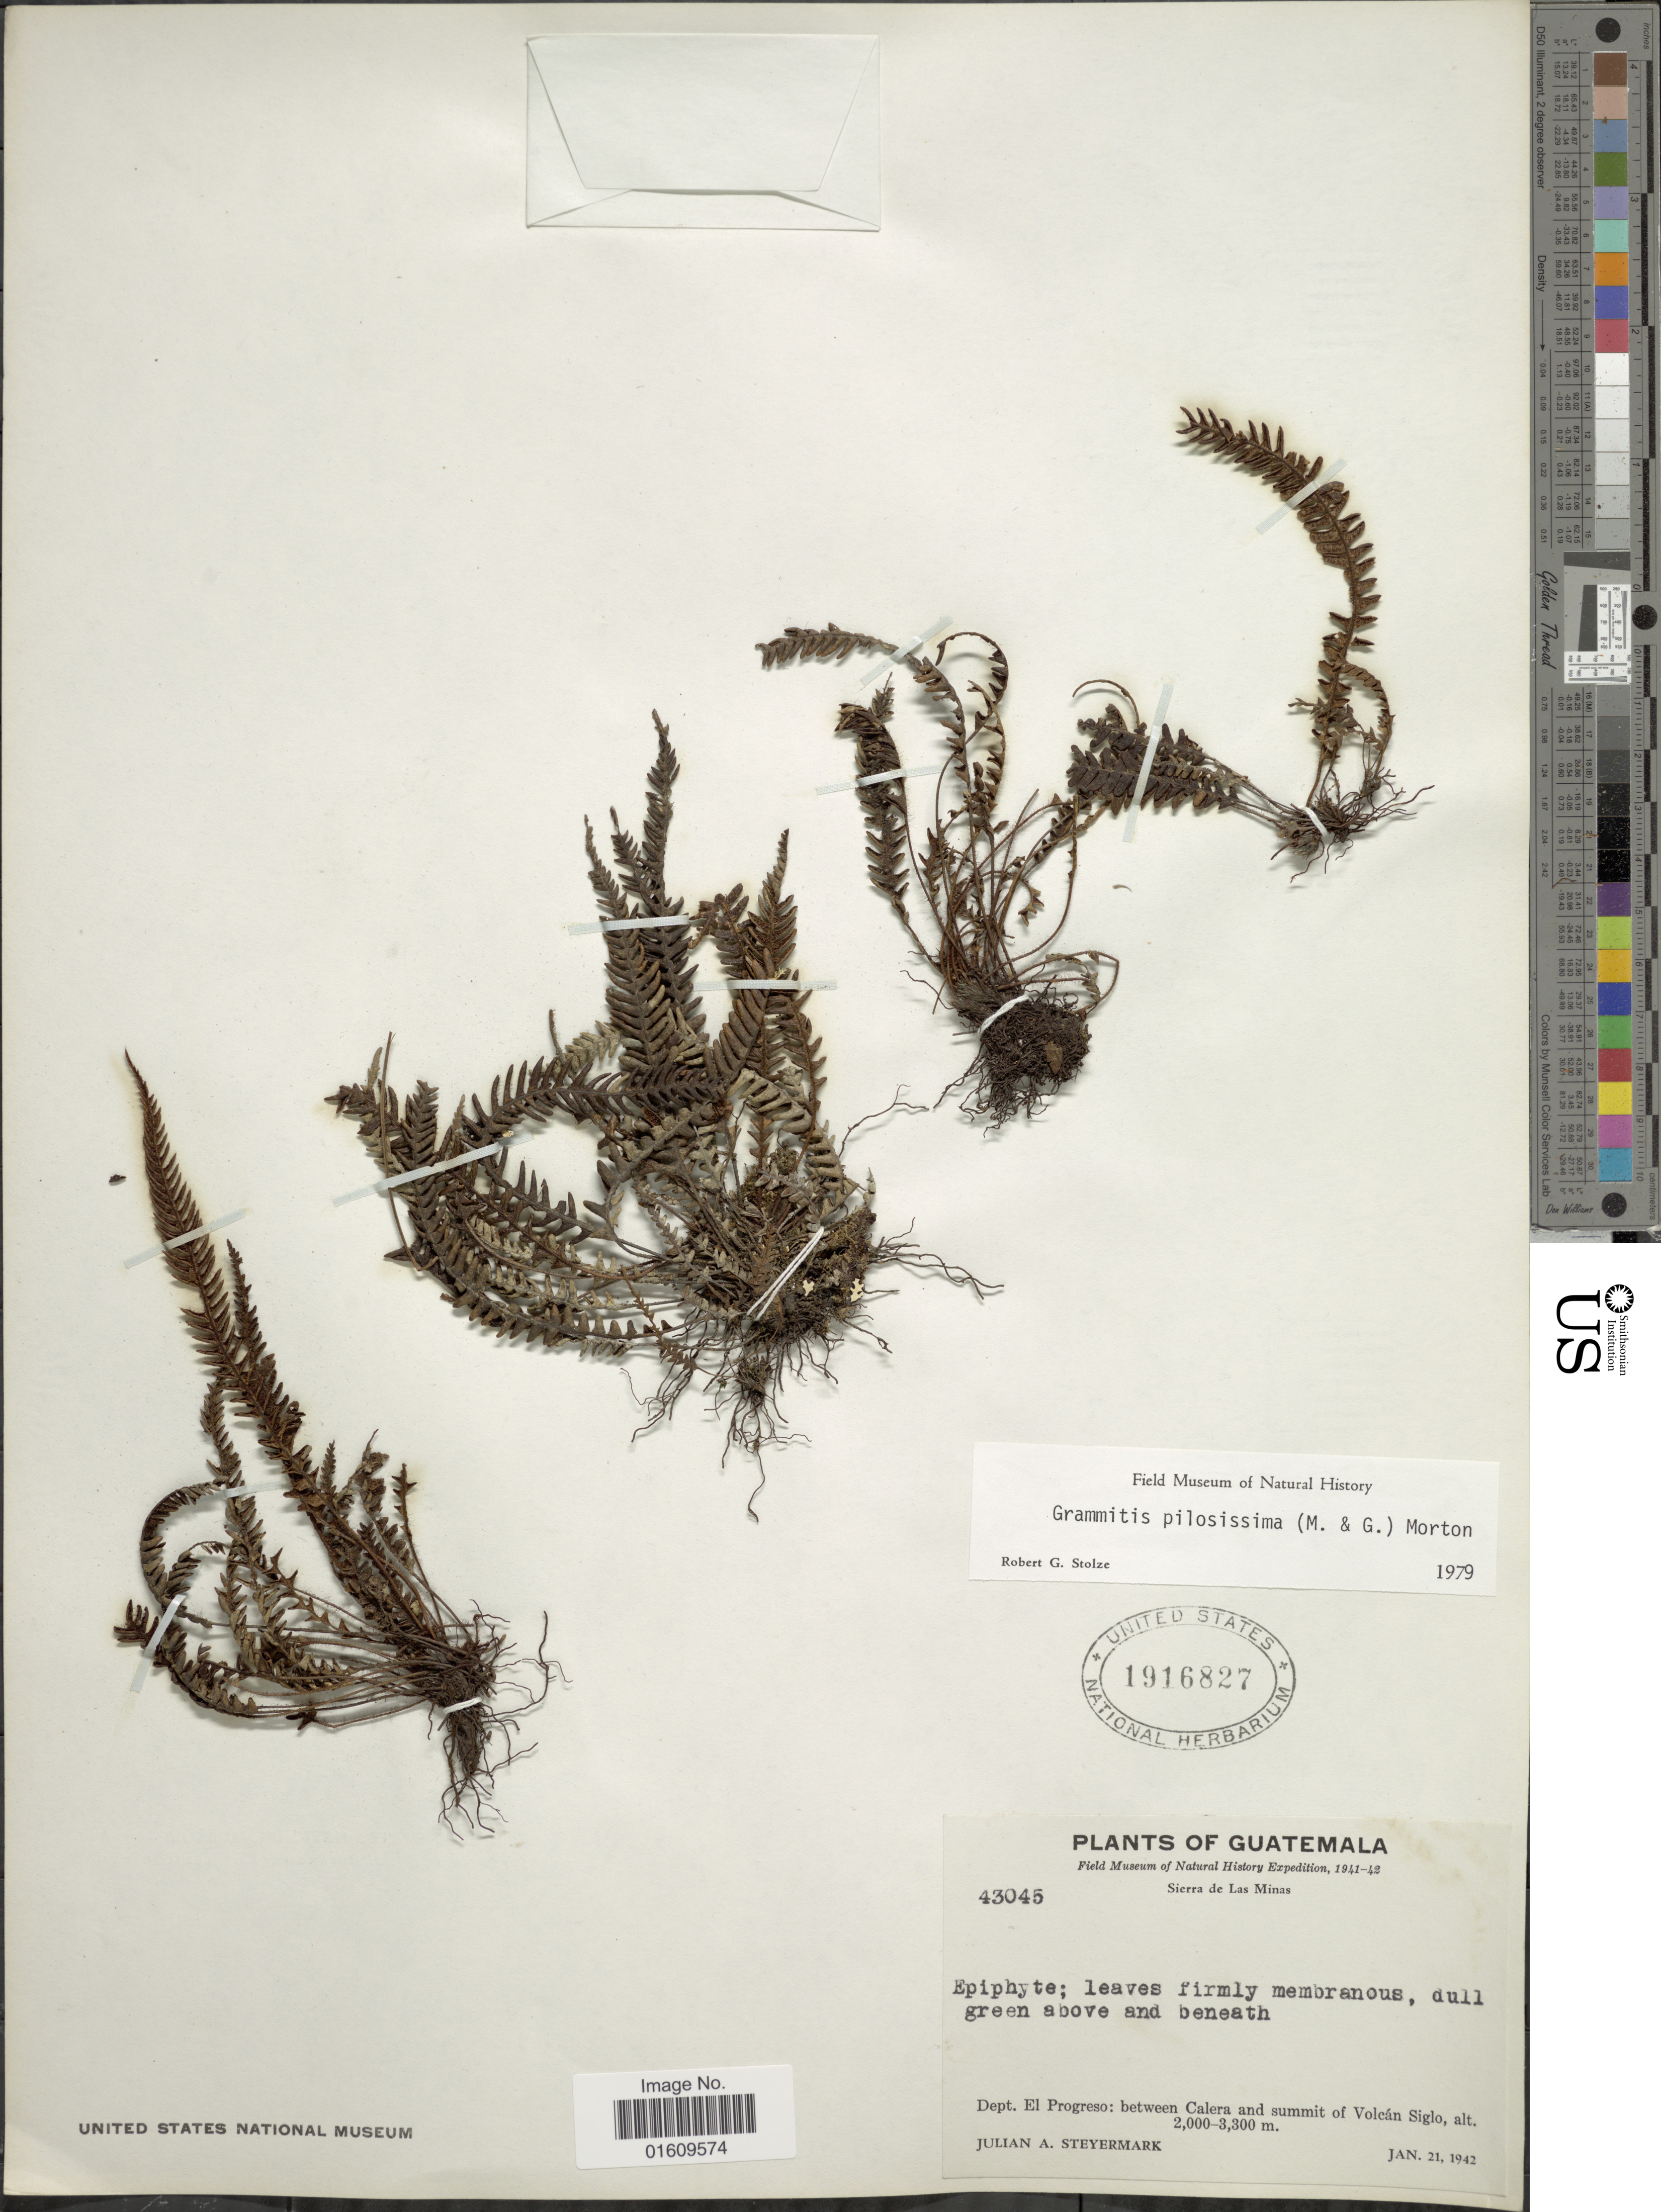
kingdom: Plantae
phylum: Tracheophyta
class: Polypodiopsida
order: Polypodiales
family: Polypodiaceae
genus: Melpomene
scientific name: Melpomene pilosissima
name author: (M. Martens & Galeotti) A.R. Sm. & R.C. Moran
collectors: J. Steyermark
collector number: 43045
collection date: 1942-01-21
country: Guatemala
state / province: El Progreso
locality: Sierra de Las Minas, Dept. El Progreso : Between Calera and summit of Volcan Siglo.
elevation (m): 2000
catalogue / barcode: US 1916827